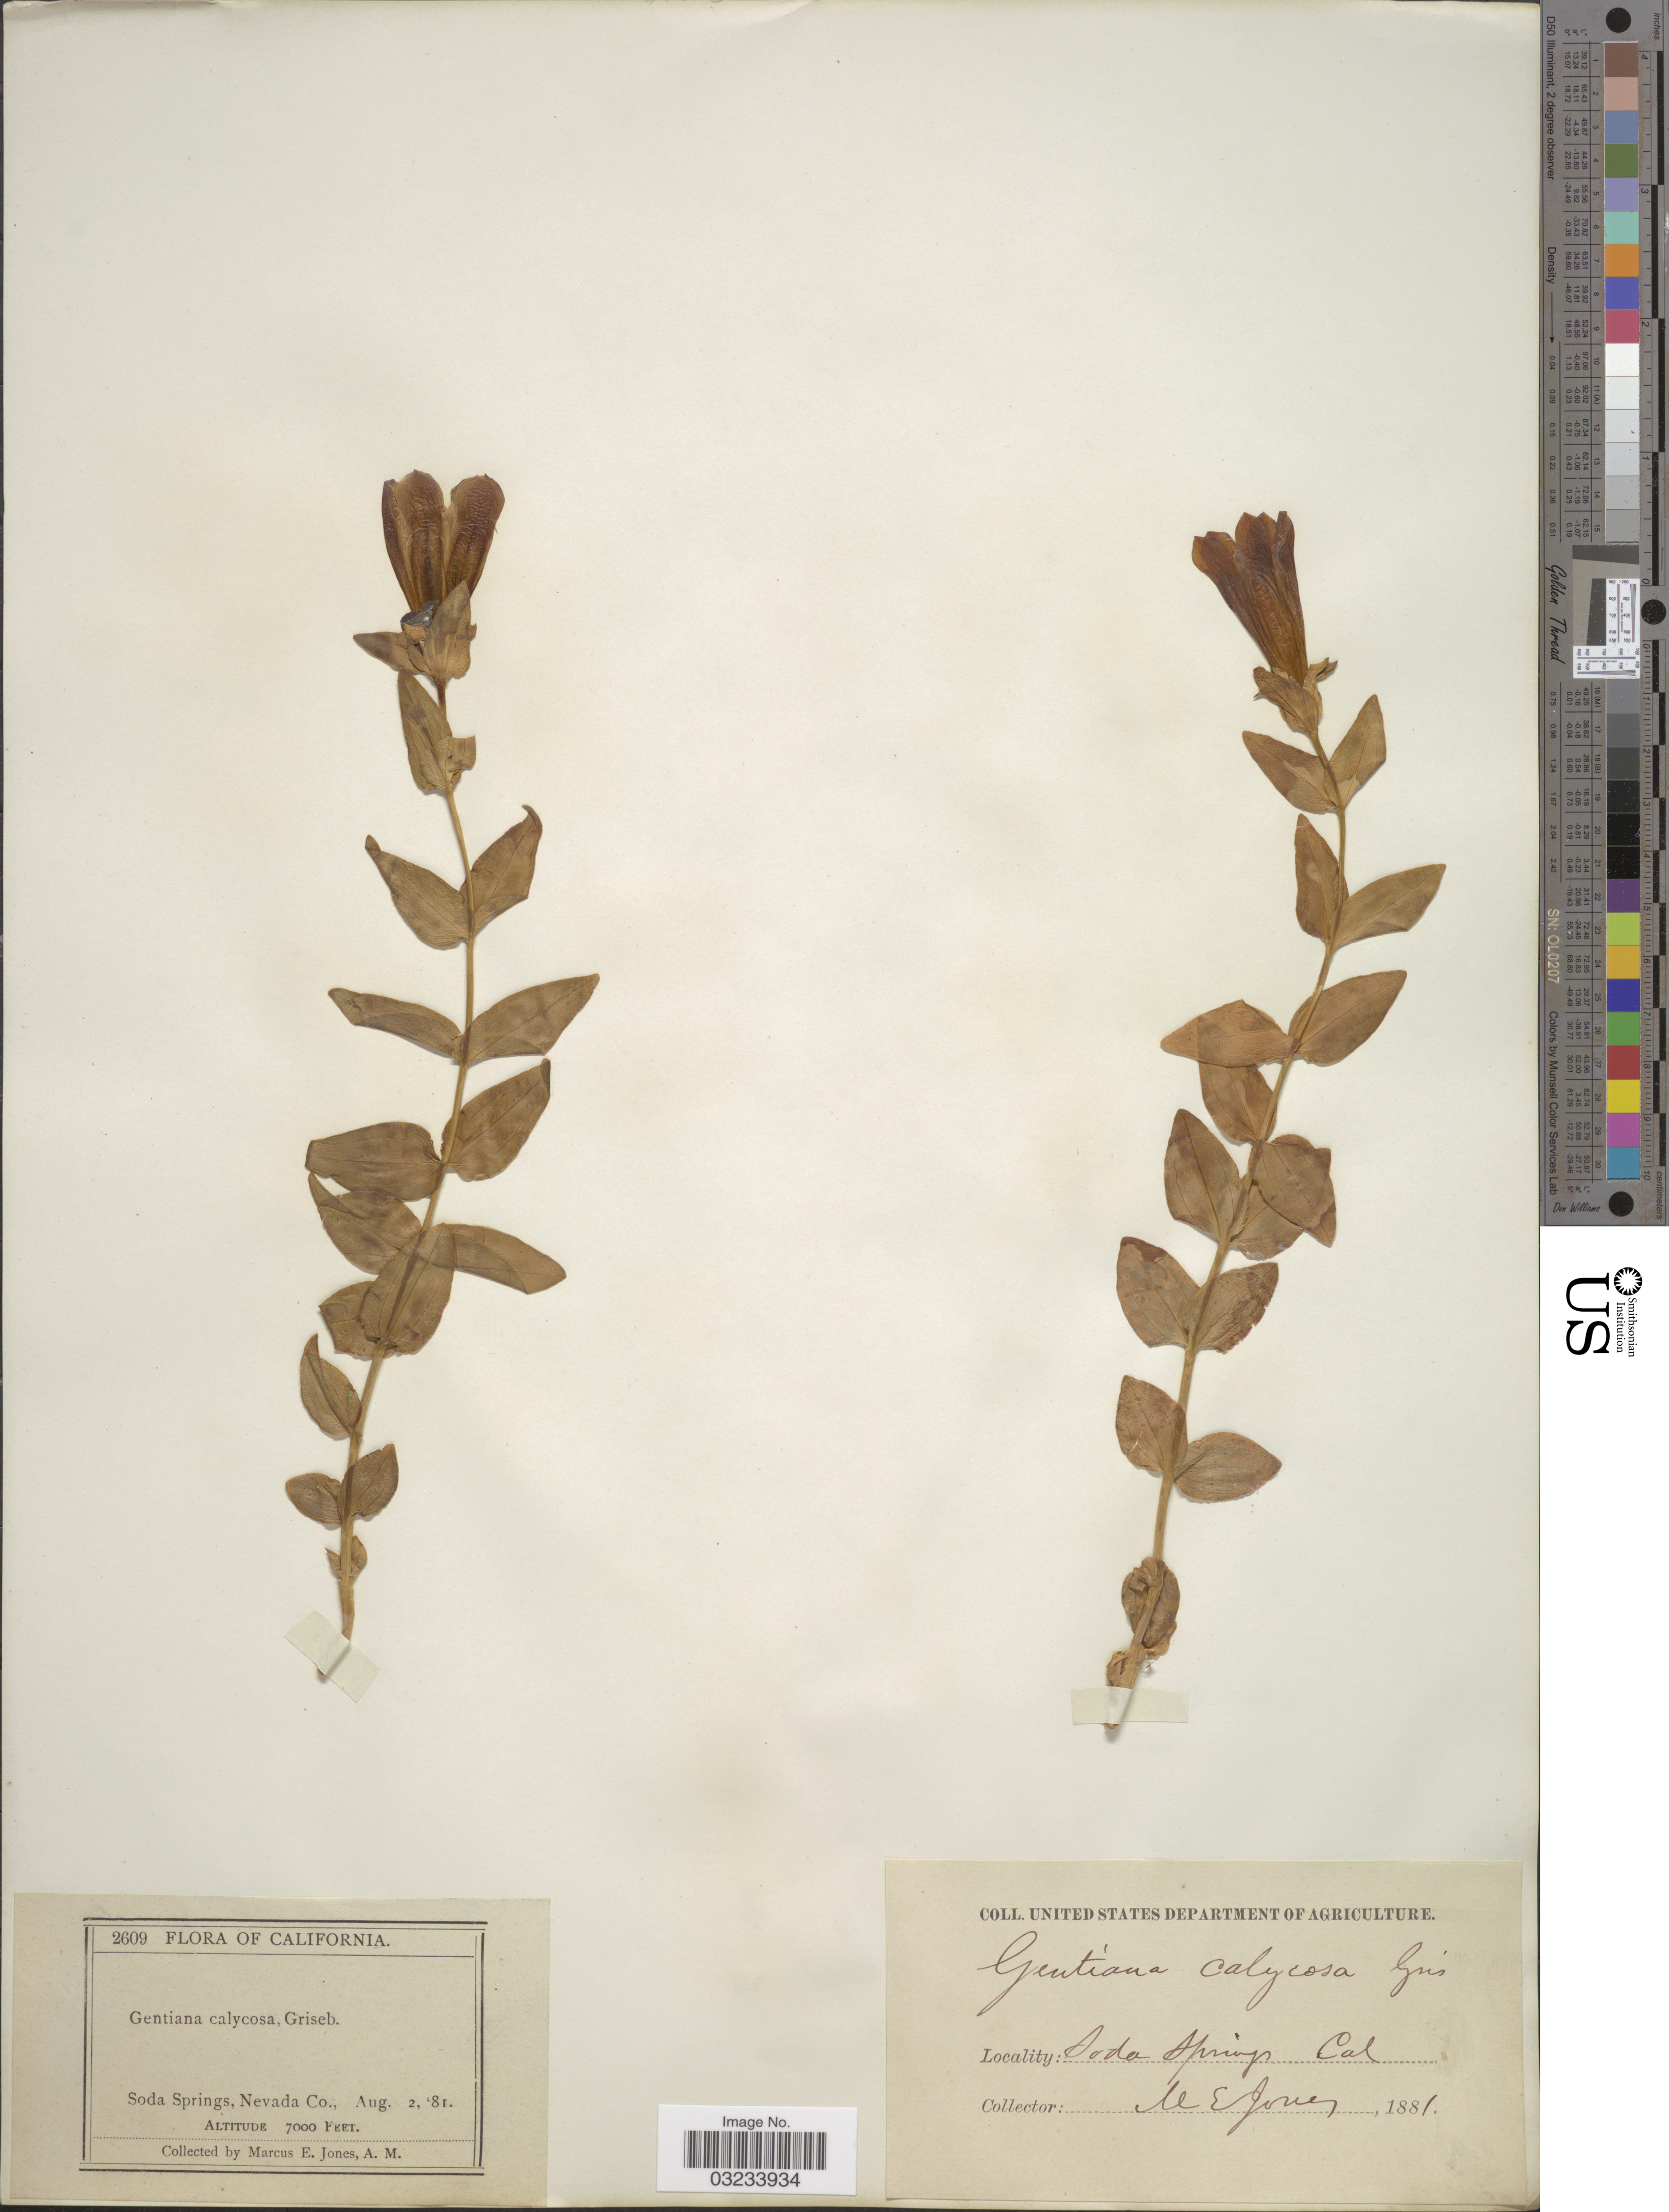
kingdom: Plantae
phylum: Tracheophyta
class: Magnoliopsida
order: Gentianales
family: Gentianaceae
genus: Gentiana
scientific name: Gentiana calycosa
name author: Griseb.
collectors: M. E. Jones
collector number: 2609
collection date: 1881-08-02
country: United States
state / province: California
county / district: Nevada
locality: Soda Springs, Nevada Co.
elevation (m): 2134